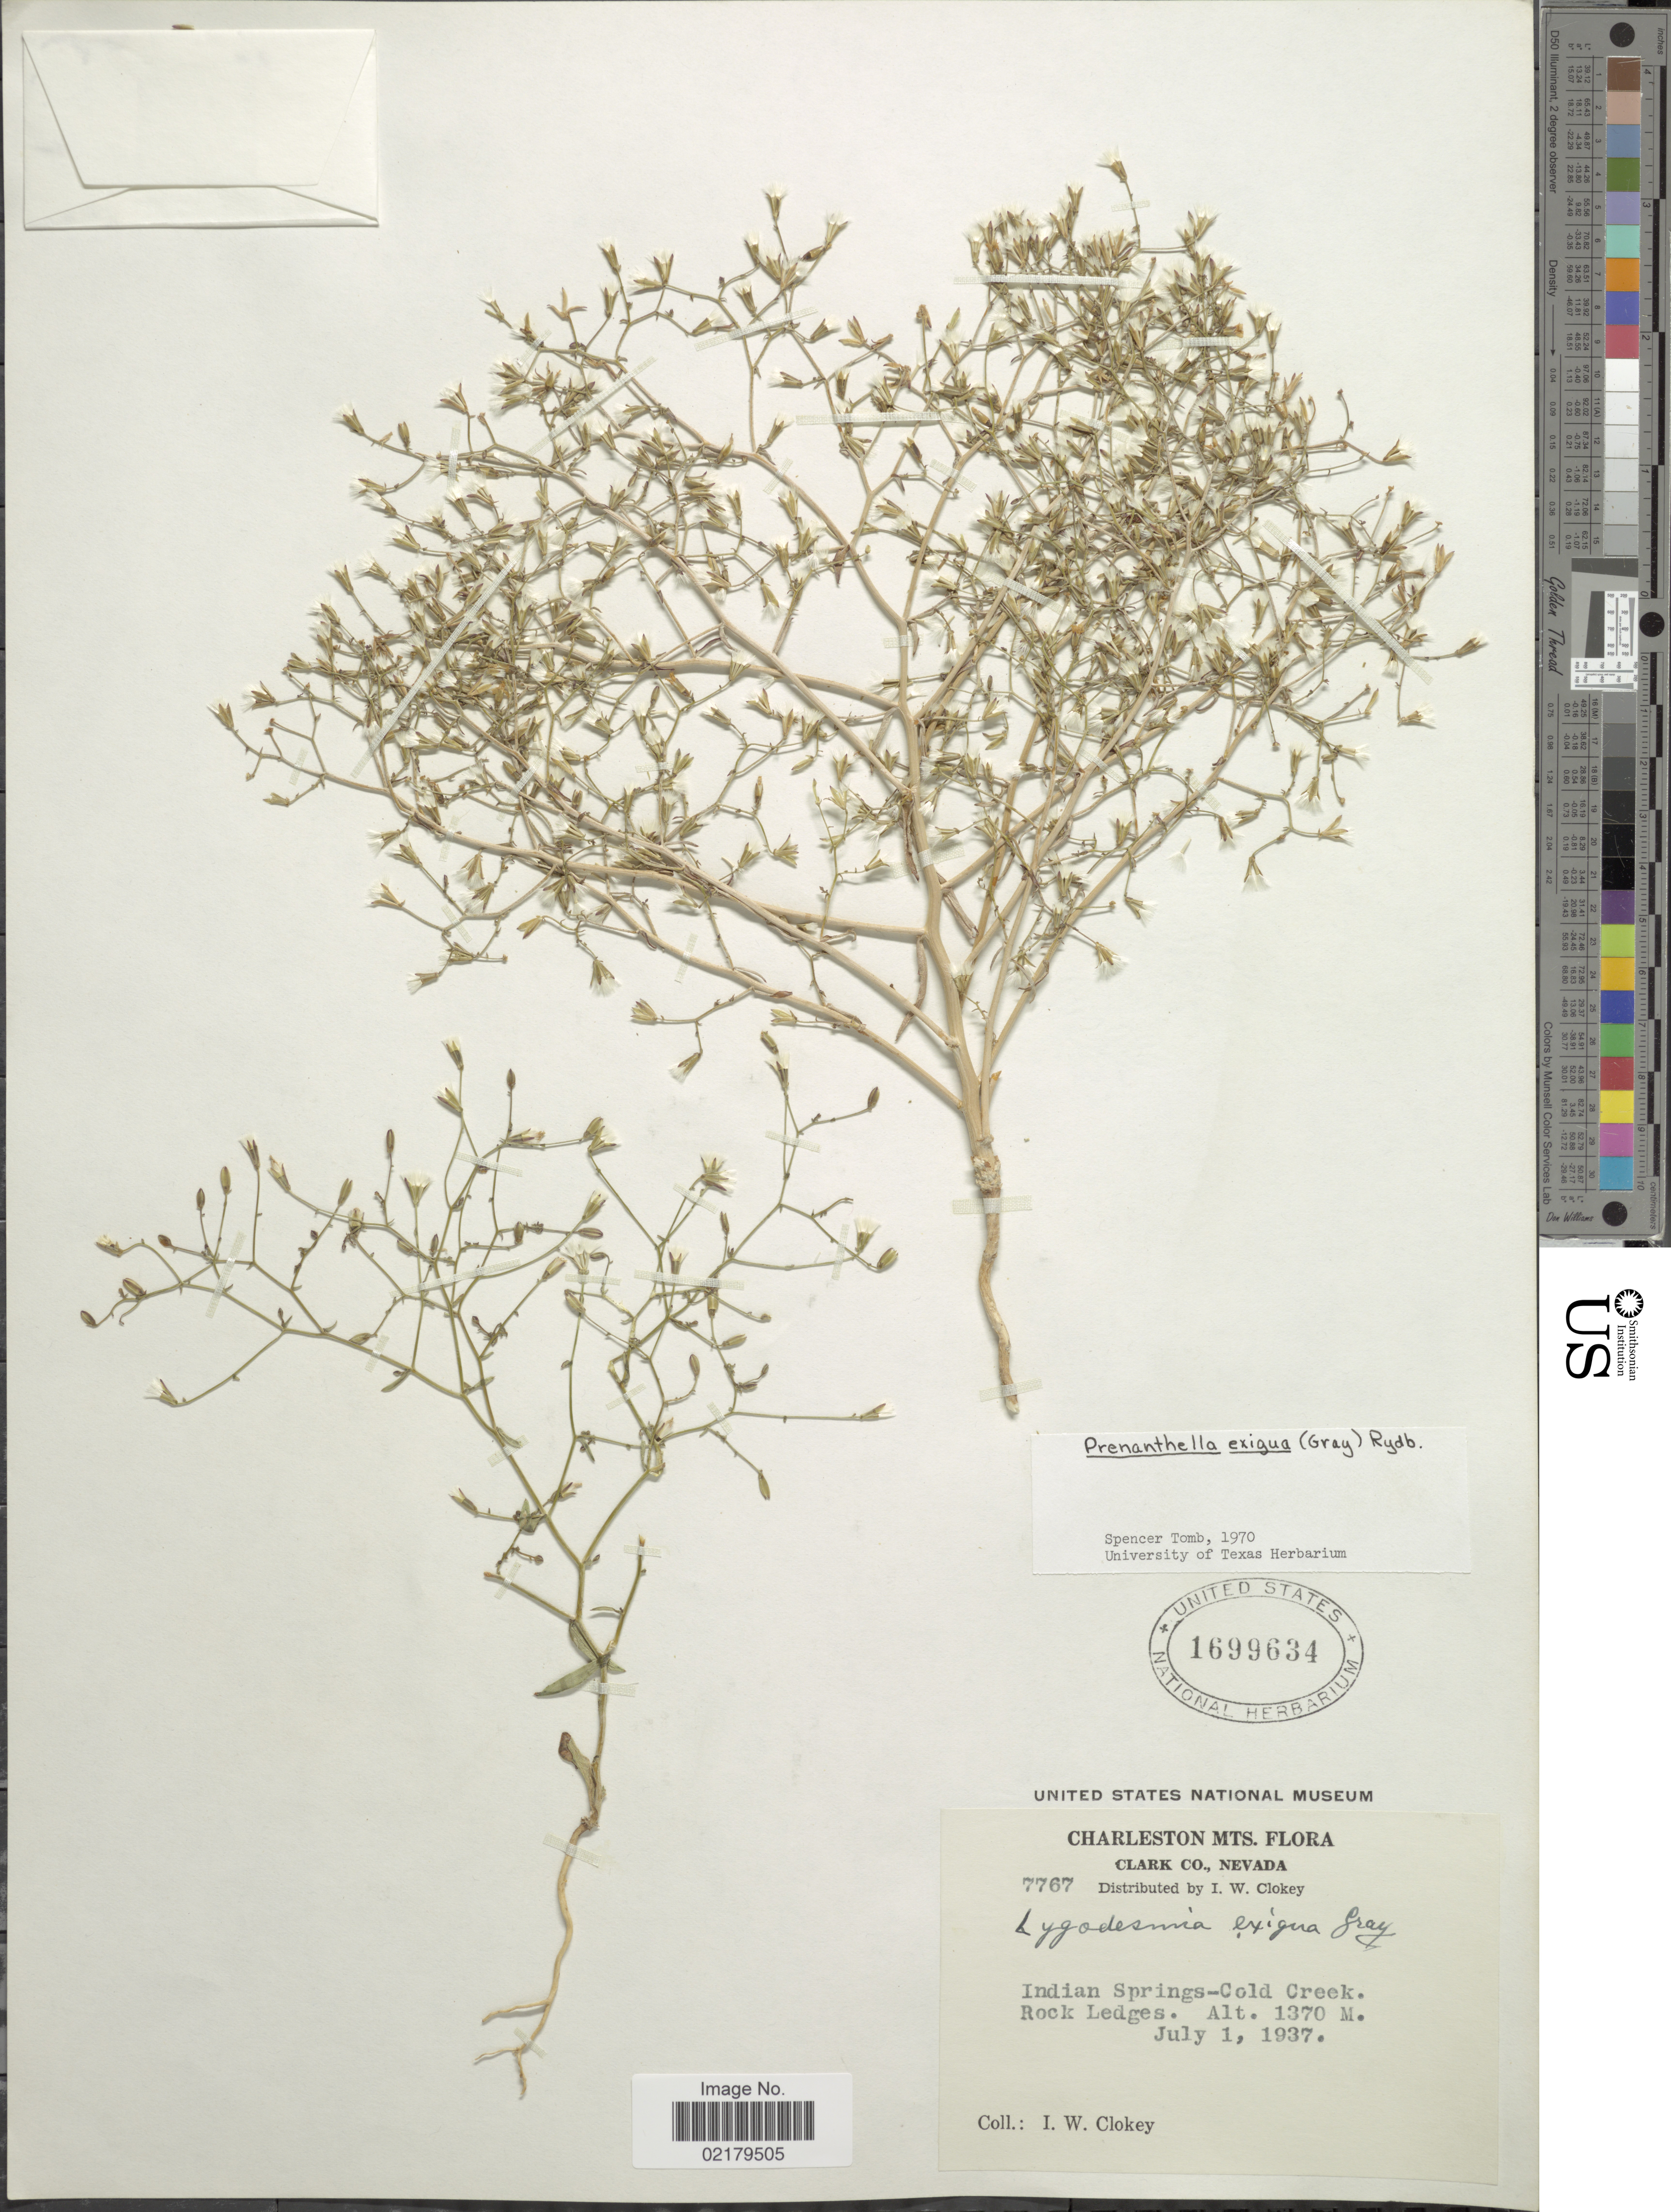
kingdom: Plantae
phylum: Tracheophyta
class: Magnoliopsida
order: Asterales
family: Asteraceae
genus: Prenanthella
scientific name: Prenanthella exigua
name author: (A. Gray) Rydb.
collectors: I. W. Clokey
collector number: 7767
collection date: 1937-07-01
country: United States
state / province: Nevada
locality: Charleston Mts, Clark Co, Indian Springs-Cold Creek. Rock Ledges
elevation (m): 1370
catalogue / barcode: US 1699634